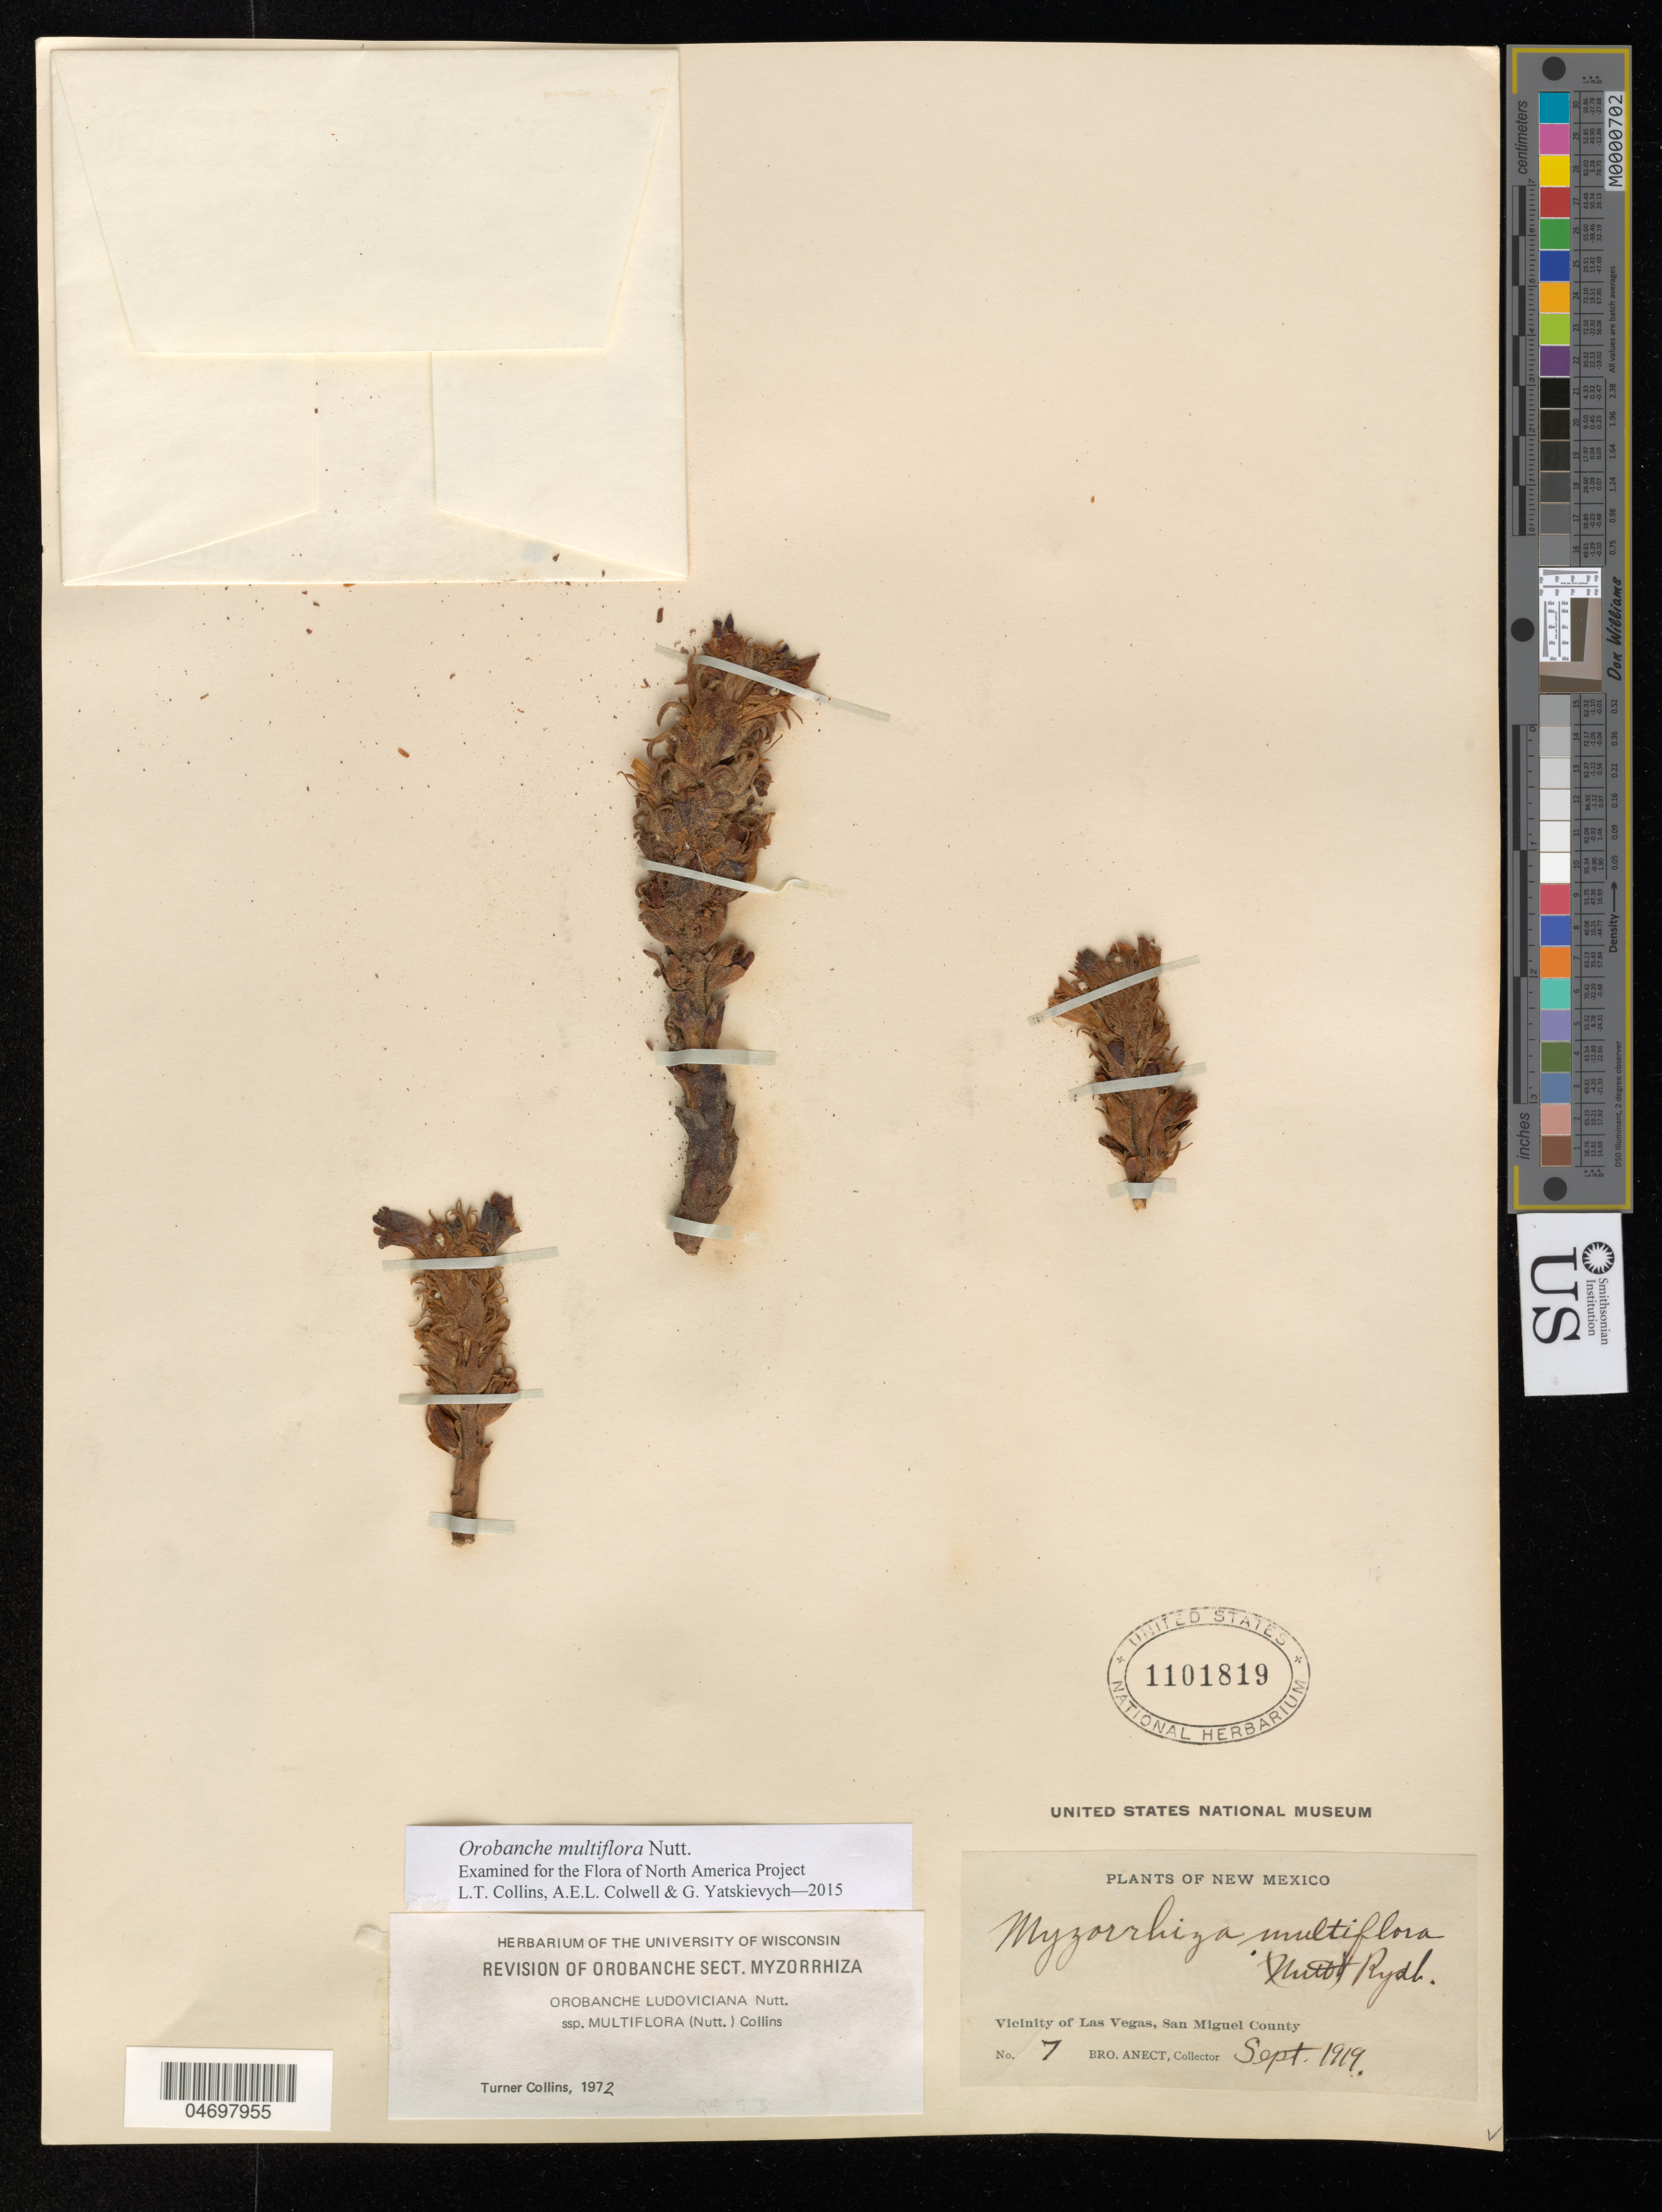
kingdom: Plantae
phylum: Tracheophyta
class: Magnoliopsida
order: Lamiales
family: Orobanchaceae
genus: Orobanche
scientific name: Orobanche multiflora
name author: Nutt.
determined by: Collins, L. T.; Colwell, A. E.; Yatskievych, G. A.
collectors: B. Anect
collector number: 7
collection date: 1919-09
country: United States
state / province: New Mexico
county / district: San Miguel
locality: Vicinity of Las Vegas.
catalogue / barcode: US 1101819